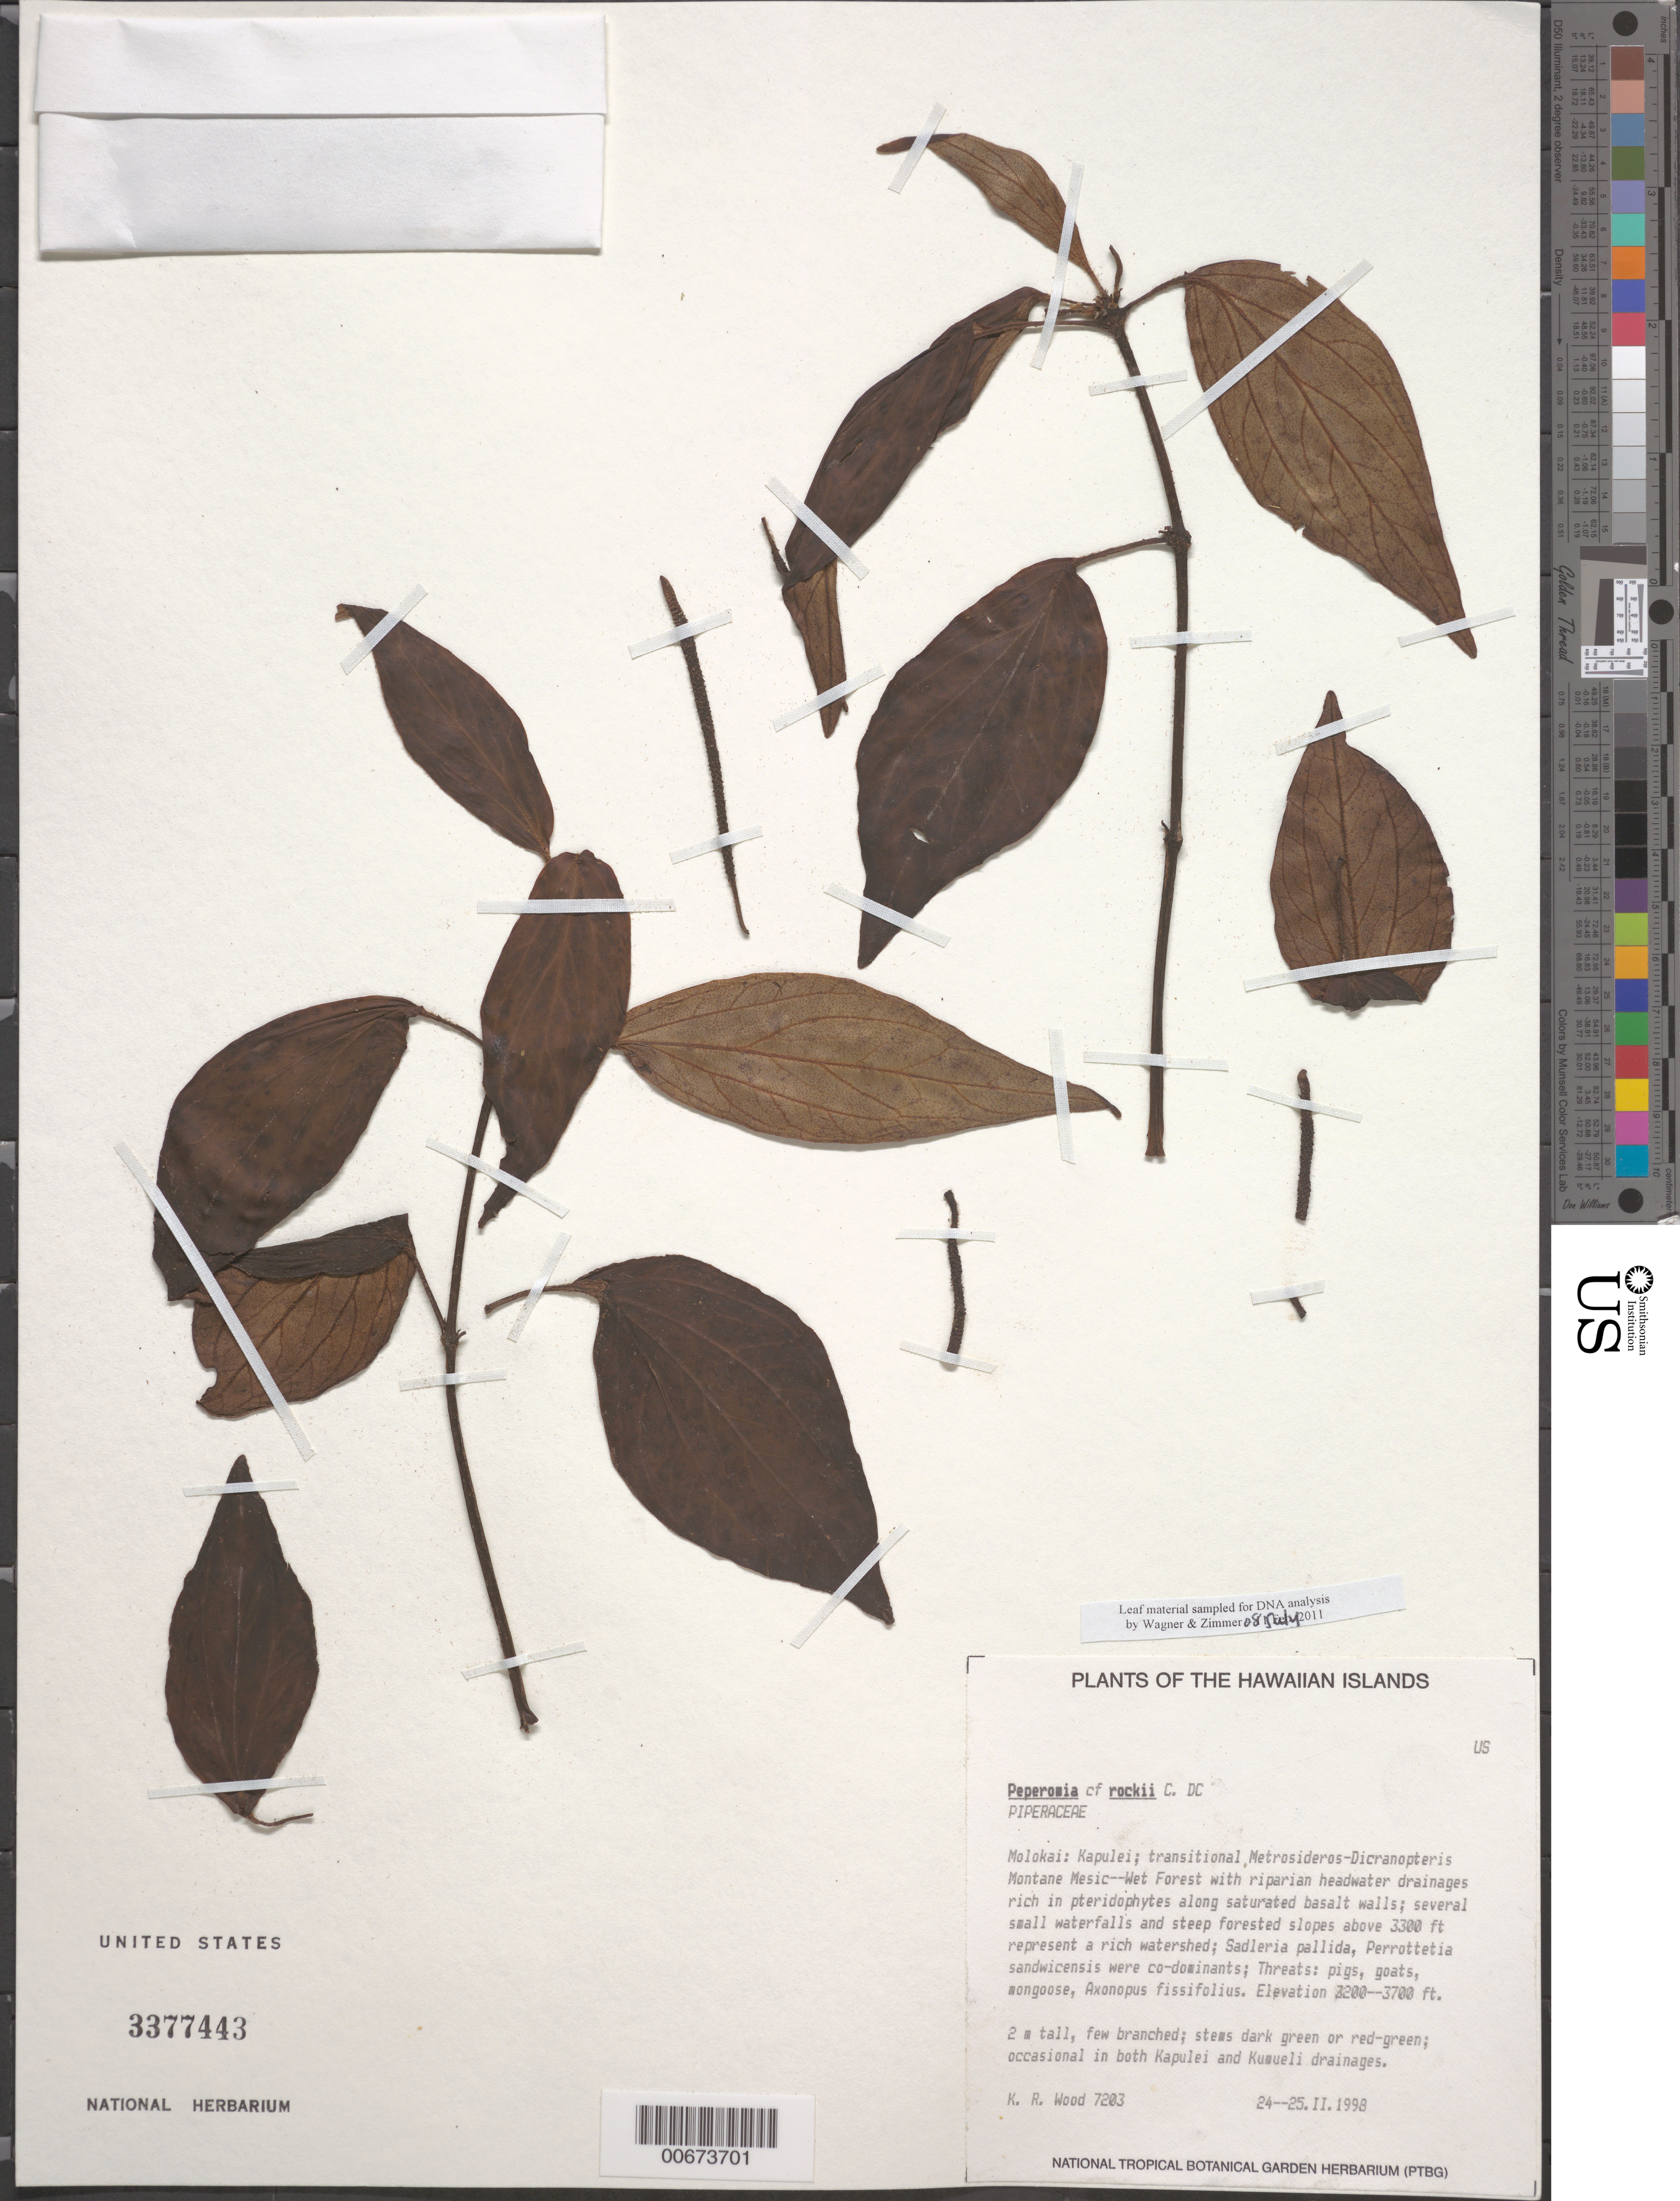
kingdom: Plantae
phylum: Tracheophyta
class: Magnoliopsida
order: Piperales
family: Piperaceae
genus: Peperomia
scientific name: Peperomia rockii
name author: C. DC.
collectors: K. R. Wood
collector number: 7203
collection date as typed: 24 Feb 1998 to 25 Feb 1998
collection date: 1998-02-24/1998-02-25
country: United States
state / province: Hawaii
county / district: Maui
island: Moloka'i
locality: Kapulei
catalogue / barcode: US 3377443